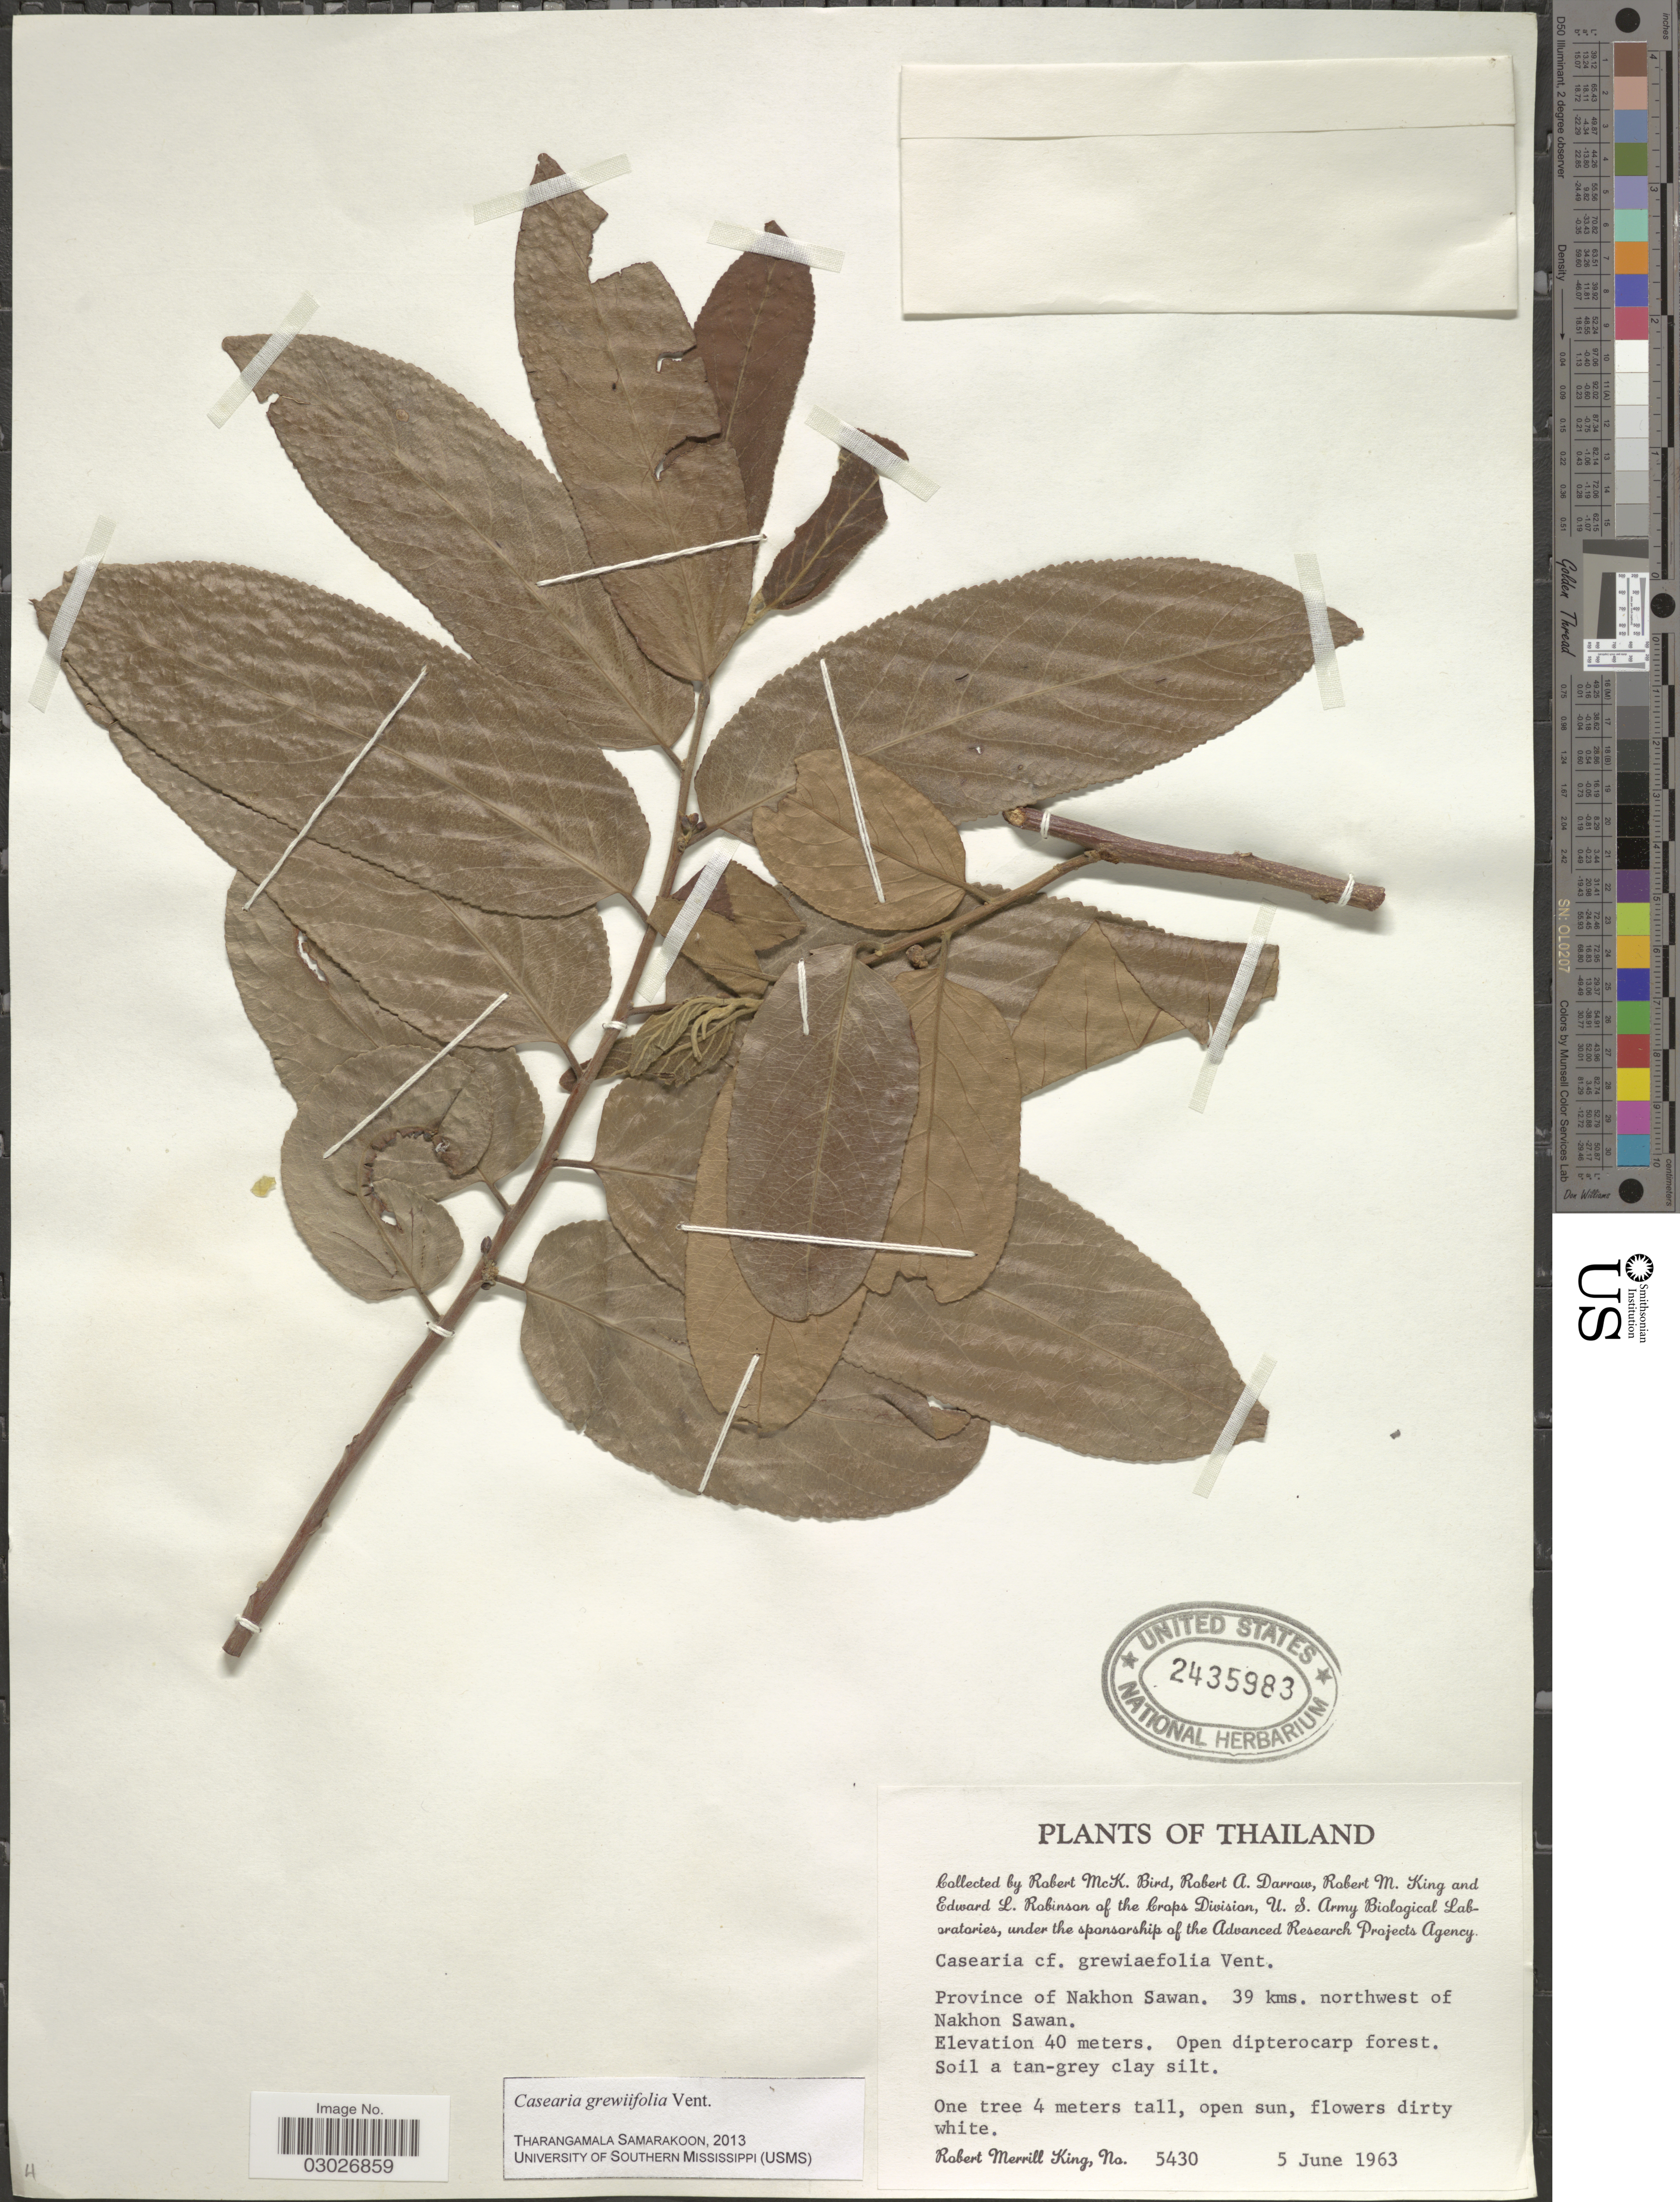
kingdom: Plantae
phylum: Tracheophyta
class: Magnoliopsida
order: Malpighiales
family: Salicaceae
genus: Casearia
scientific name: Casearia grewiifolia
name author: Vent.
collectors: R. M. King, R. M. Bird, R. A. Darrow & E. A. Robinson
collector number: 5430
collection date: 1963-06-05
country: Thailand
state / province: Nakhon Sawan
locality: Province of Nakhon Sawan. 39 kms. northwest of Nakhon Sawan.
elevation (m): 40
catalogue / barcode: US 2435983